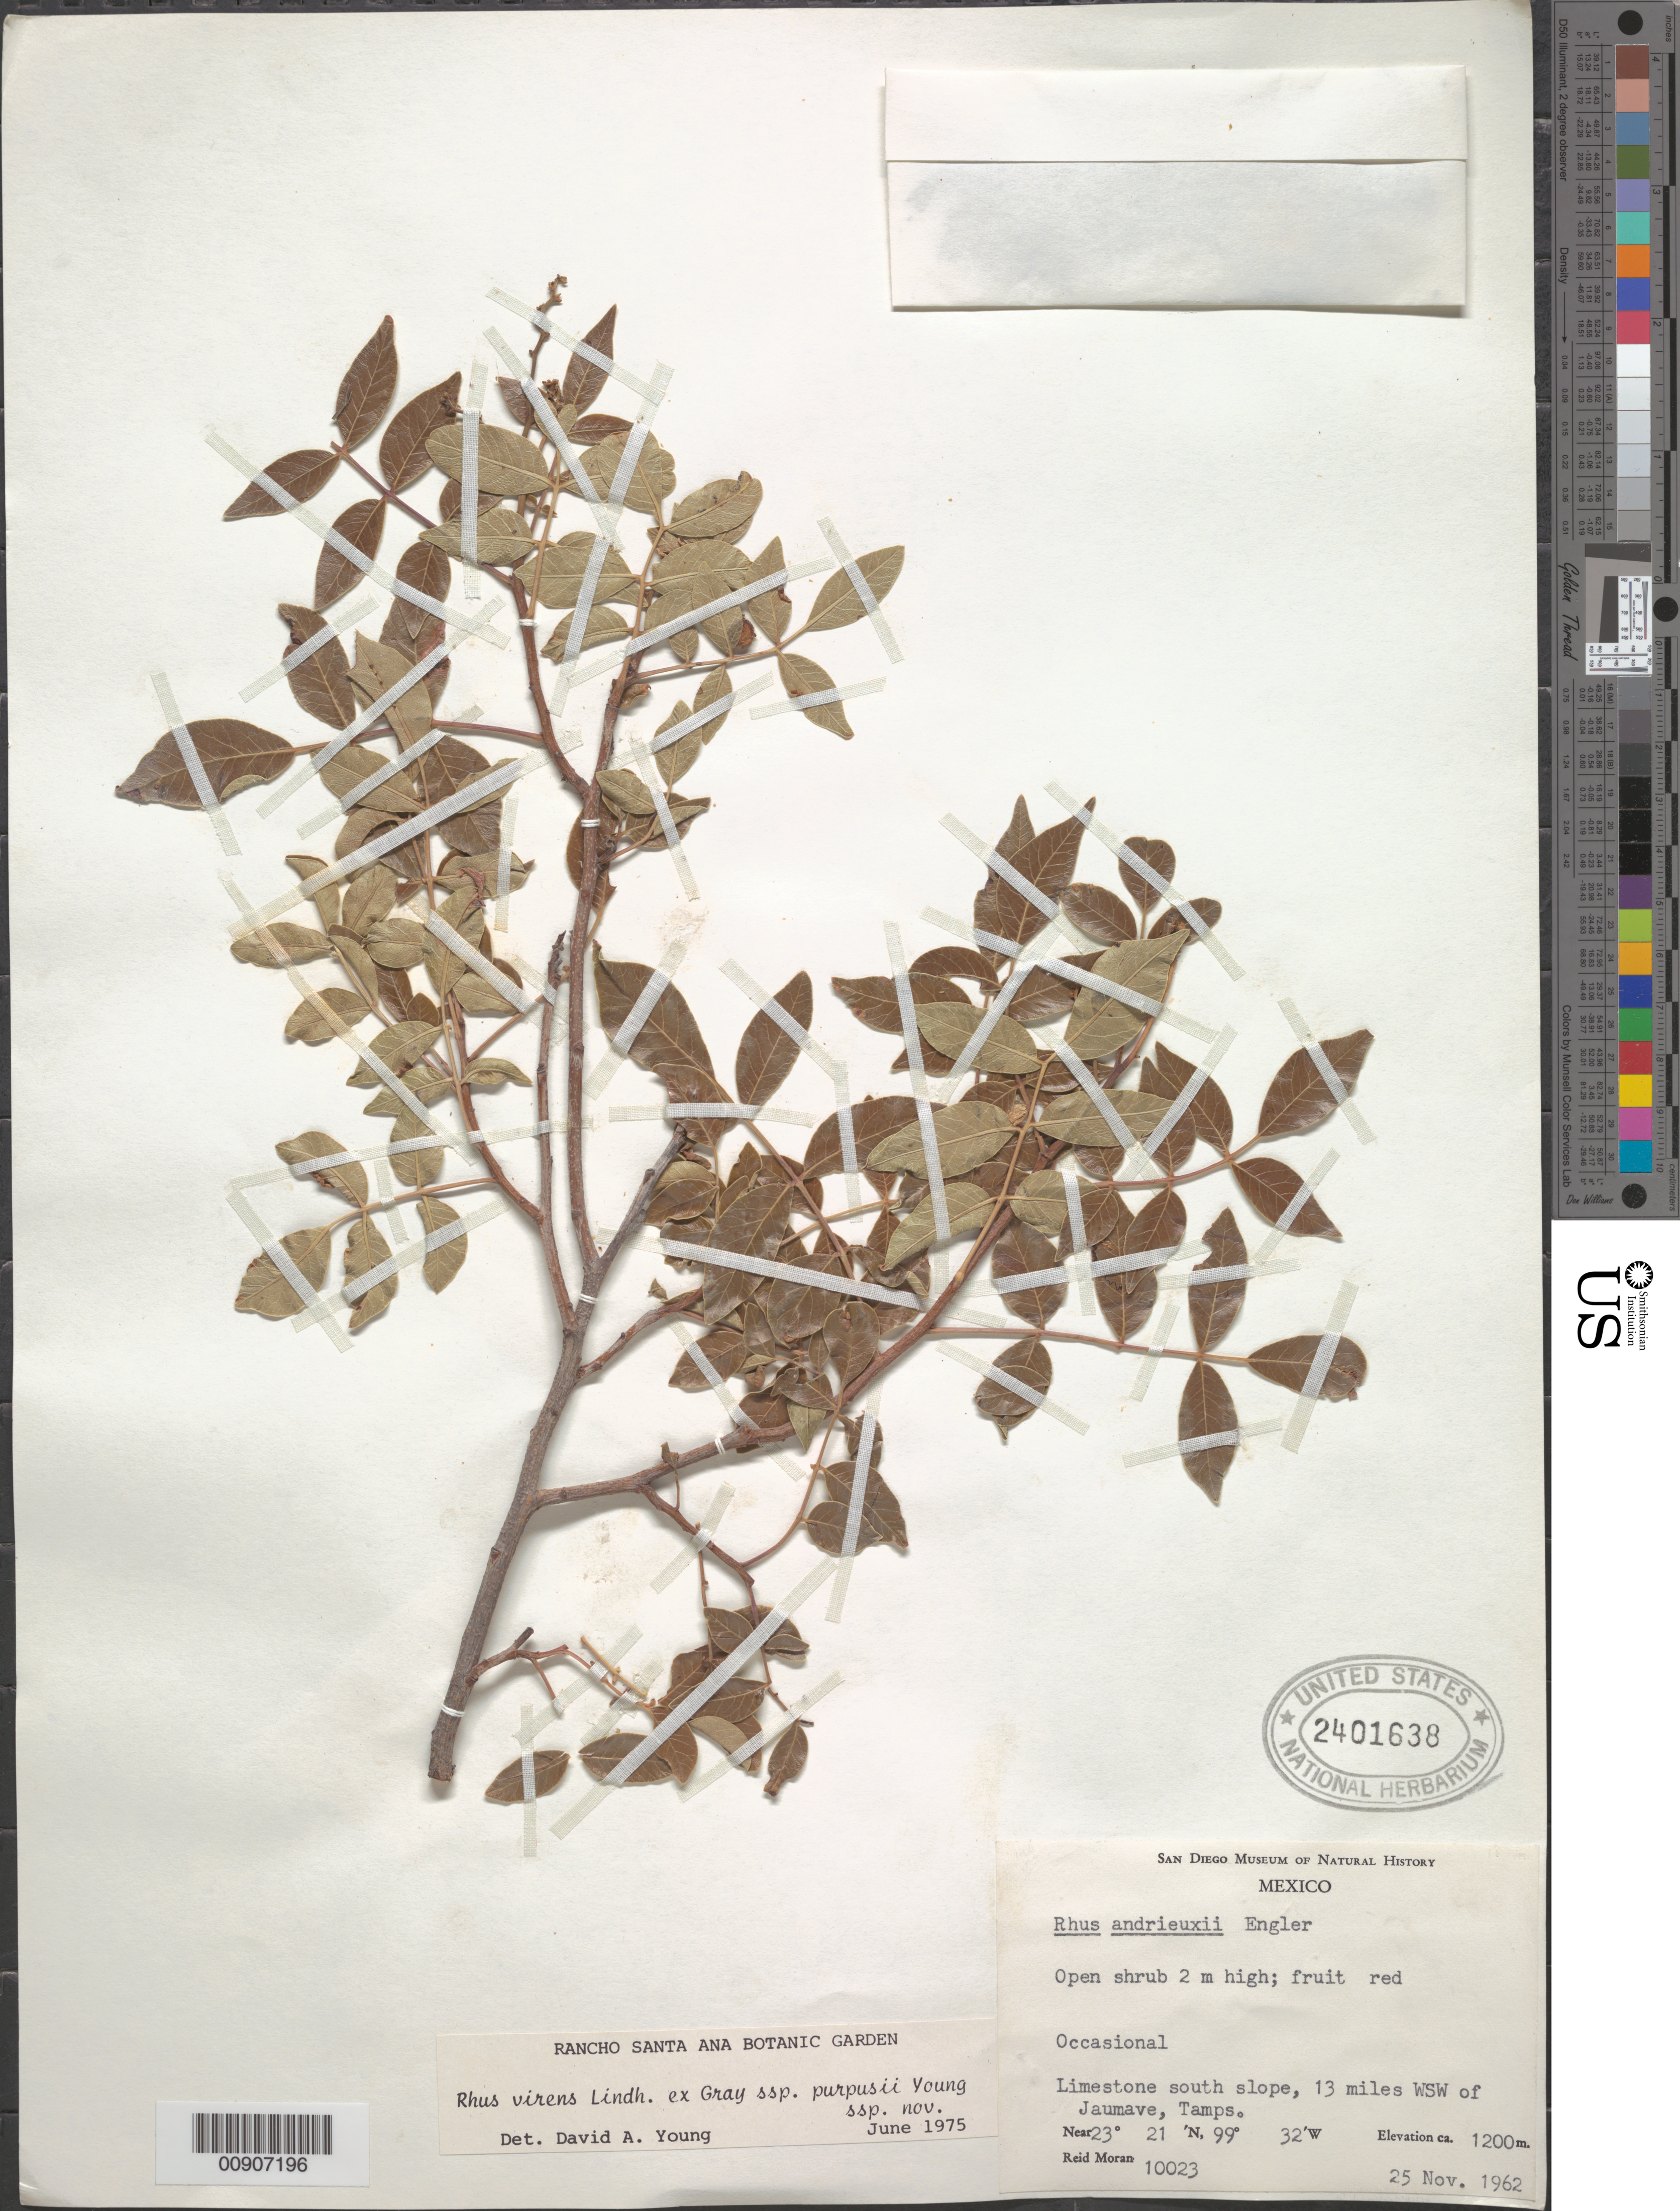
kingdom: Plantae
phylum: Tracheophyta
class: Magnoliopsida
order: Sapindales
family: Anacardiaceae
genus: Rhus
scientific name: Rhus virens subsp. purpusii Young ined.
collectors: R. V. Moran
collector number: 10023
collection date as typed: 25 Nov 1962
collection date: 1962-11-25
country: Mexico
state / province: Tamaulipas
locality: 13 miles WSW of Jaumave, Tamaulipas.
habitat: Limestone south slope.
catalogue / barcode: US 2401638